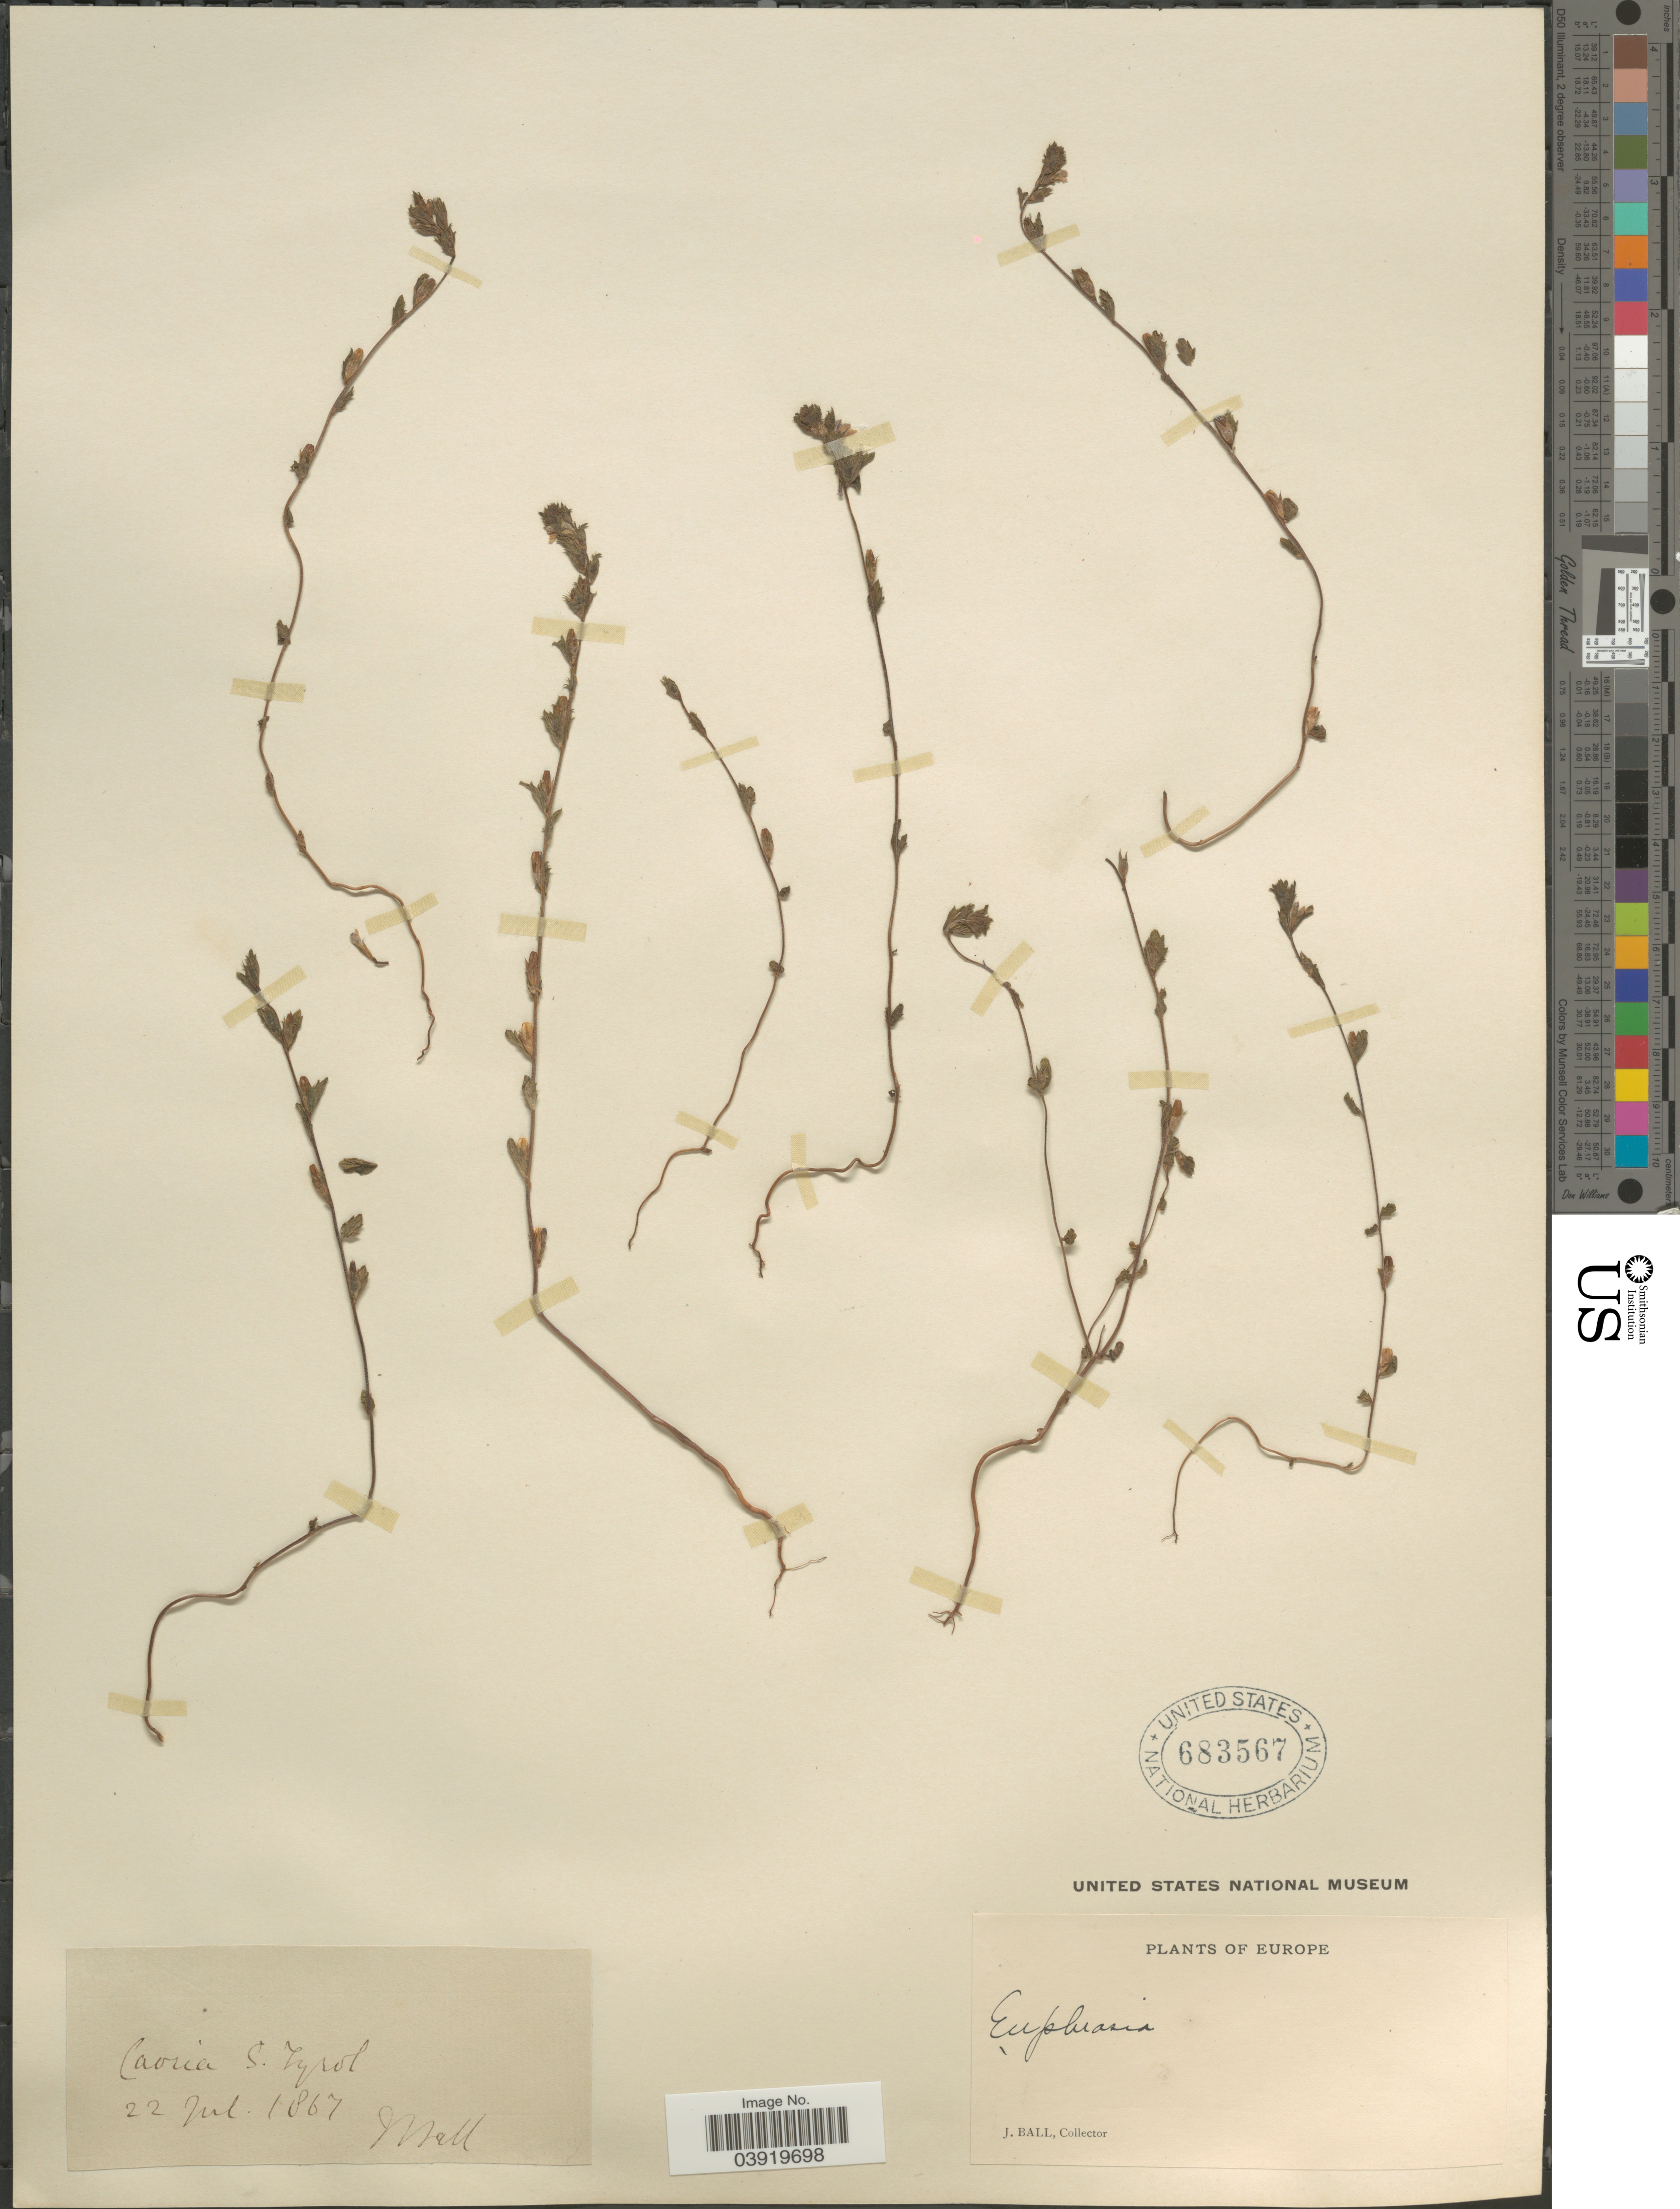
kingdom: Plantae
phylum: Tracheophyta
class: Magnoliopsida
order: Lamiales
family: Orobanchaceae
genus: Euphrasia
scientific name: Euphrasia sp.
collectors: J. Ball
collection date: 1867-07-22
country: Italy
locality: Caoria S. Tyrol. Europe.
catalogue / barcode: US 683567